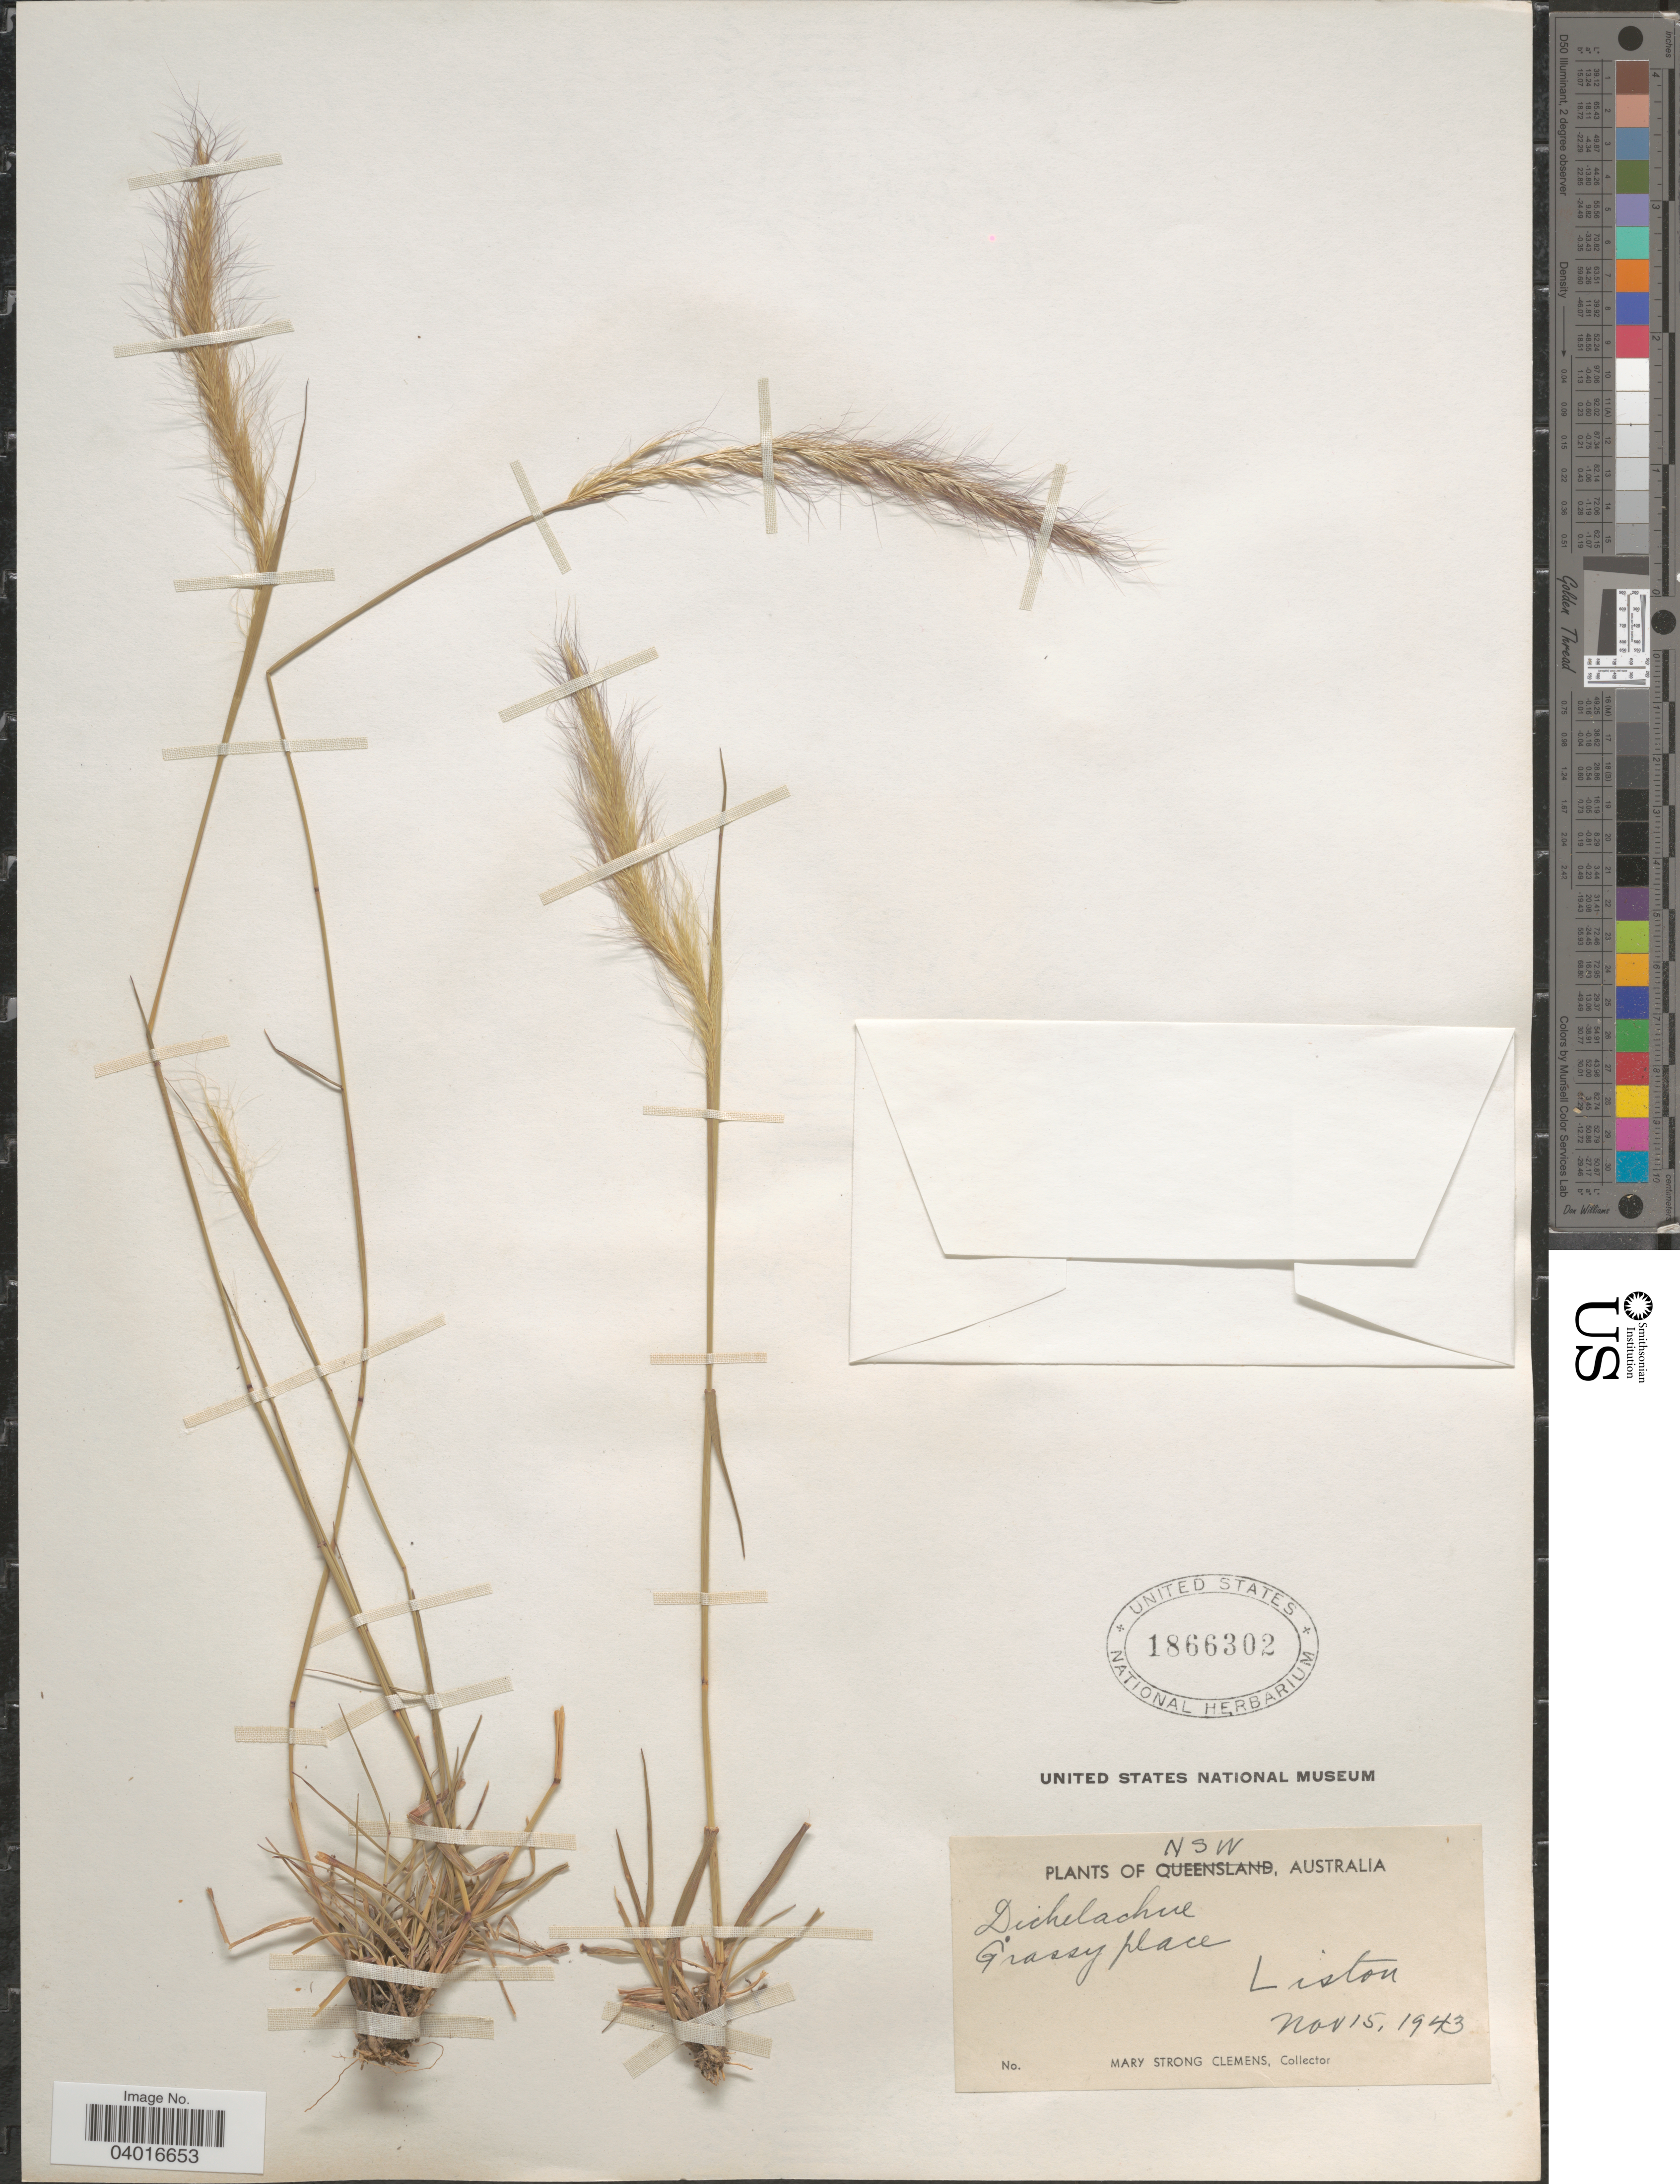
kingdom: Plantae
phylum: Tracheophyta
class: Liliopsida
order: Poales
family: Poaceae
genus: Dichelachne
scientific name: Dichelachne sp.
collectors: M. S. Clemens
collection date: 1943-11-15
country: Australia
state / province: New South Wales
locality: Liston.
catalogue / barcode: US 1866302